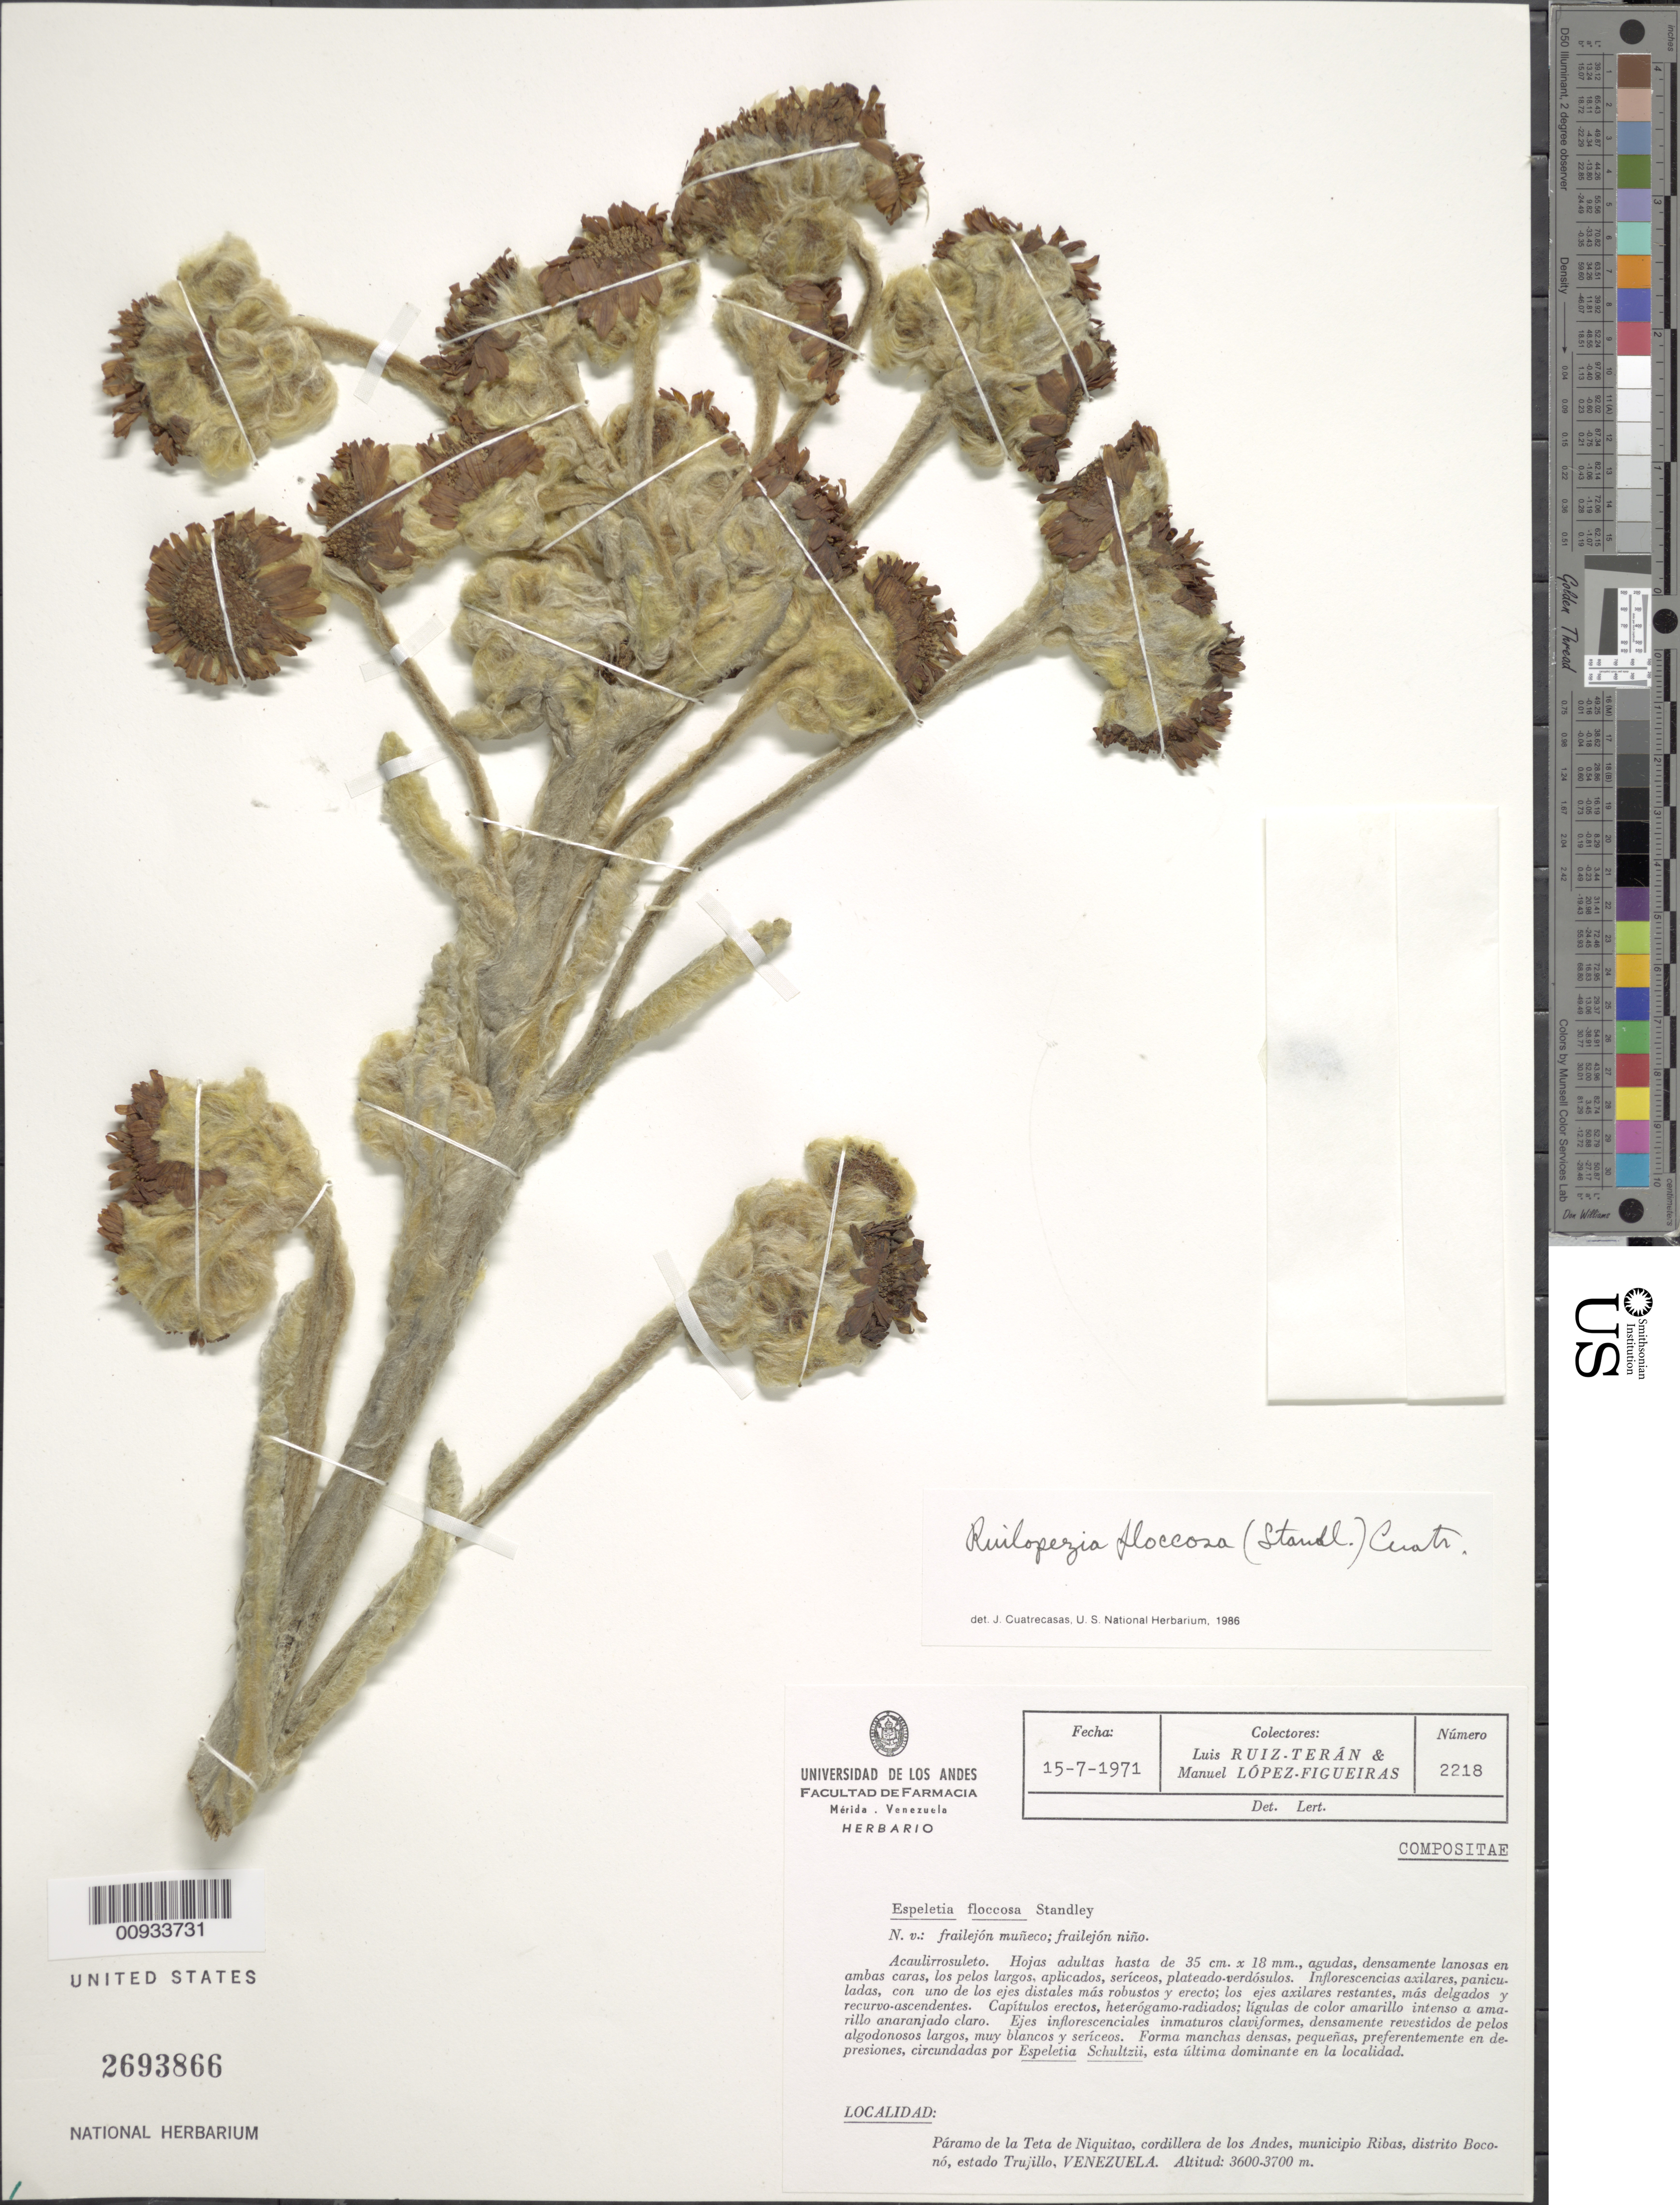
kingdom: Plantae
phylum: Tracheophyta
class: Magnoliopsida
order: Asterales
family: Asteraceae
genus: Ruilopezia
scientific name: Ruilopezia floccosa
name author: (Standl.) Cuatrec.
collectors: L. Teran & M. López Figueiras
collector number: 2218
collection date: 1971-07-15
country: Venezuela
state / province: Trujillo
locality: Paramo de la Teta de Niquitao, Cordillera de Los Andes, Municipio Ribas, Distrito Bocono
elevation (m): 3600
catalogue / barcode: US 2693866